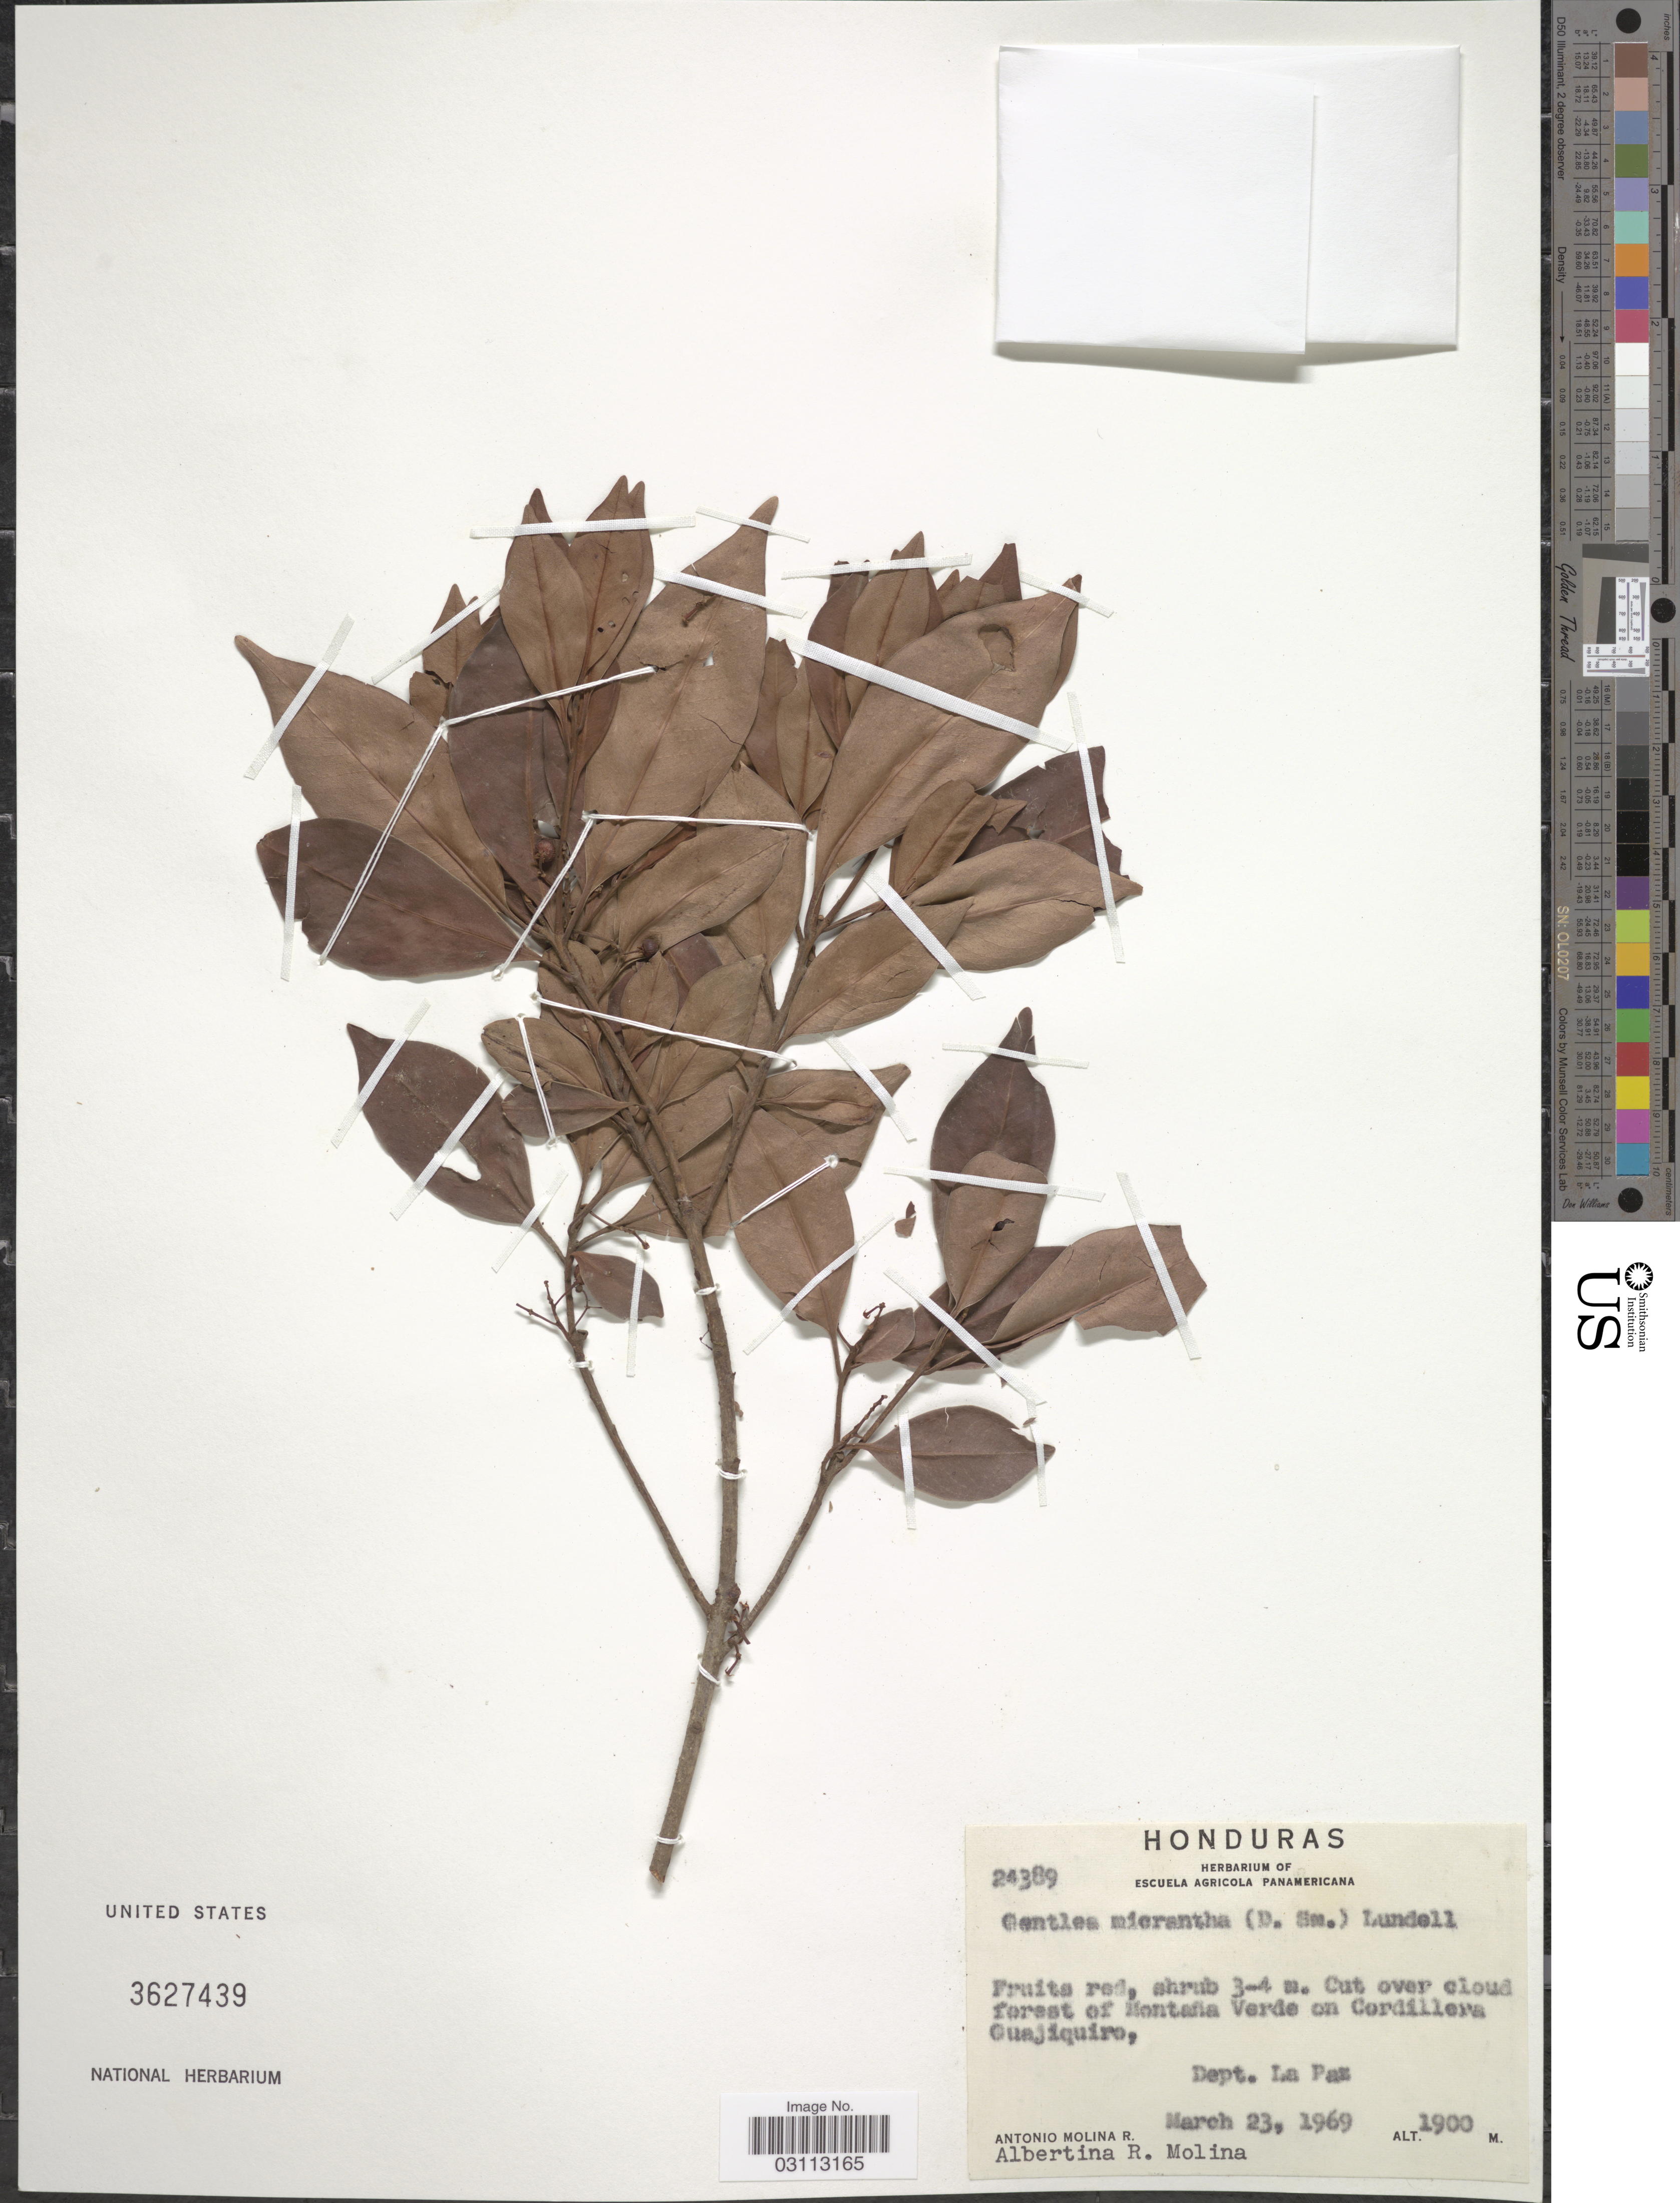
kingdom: Plantae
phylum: Tracheophyta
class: Magnoliopsida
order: Ericales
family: Primulaceae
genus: Gentlea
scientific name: Gentlea micranthera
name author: (Donn. Sm.) Lundell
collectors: A. R. Molina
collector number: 24389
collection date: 1969-03-23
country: Honduras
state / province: La Paz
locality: Cut over cloud forest of Montaña Verde on Cordillera Guajiquiro, Dept. La Paz.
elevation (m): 1900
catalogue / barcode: US 3627439